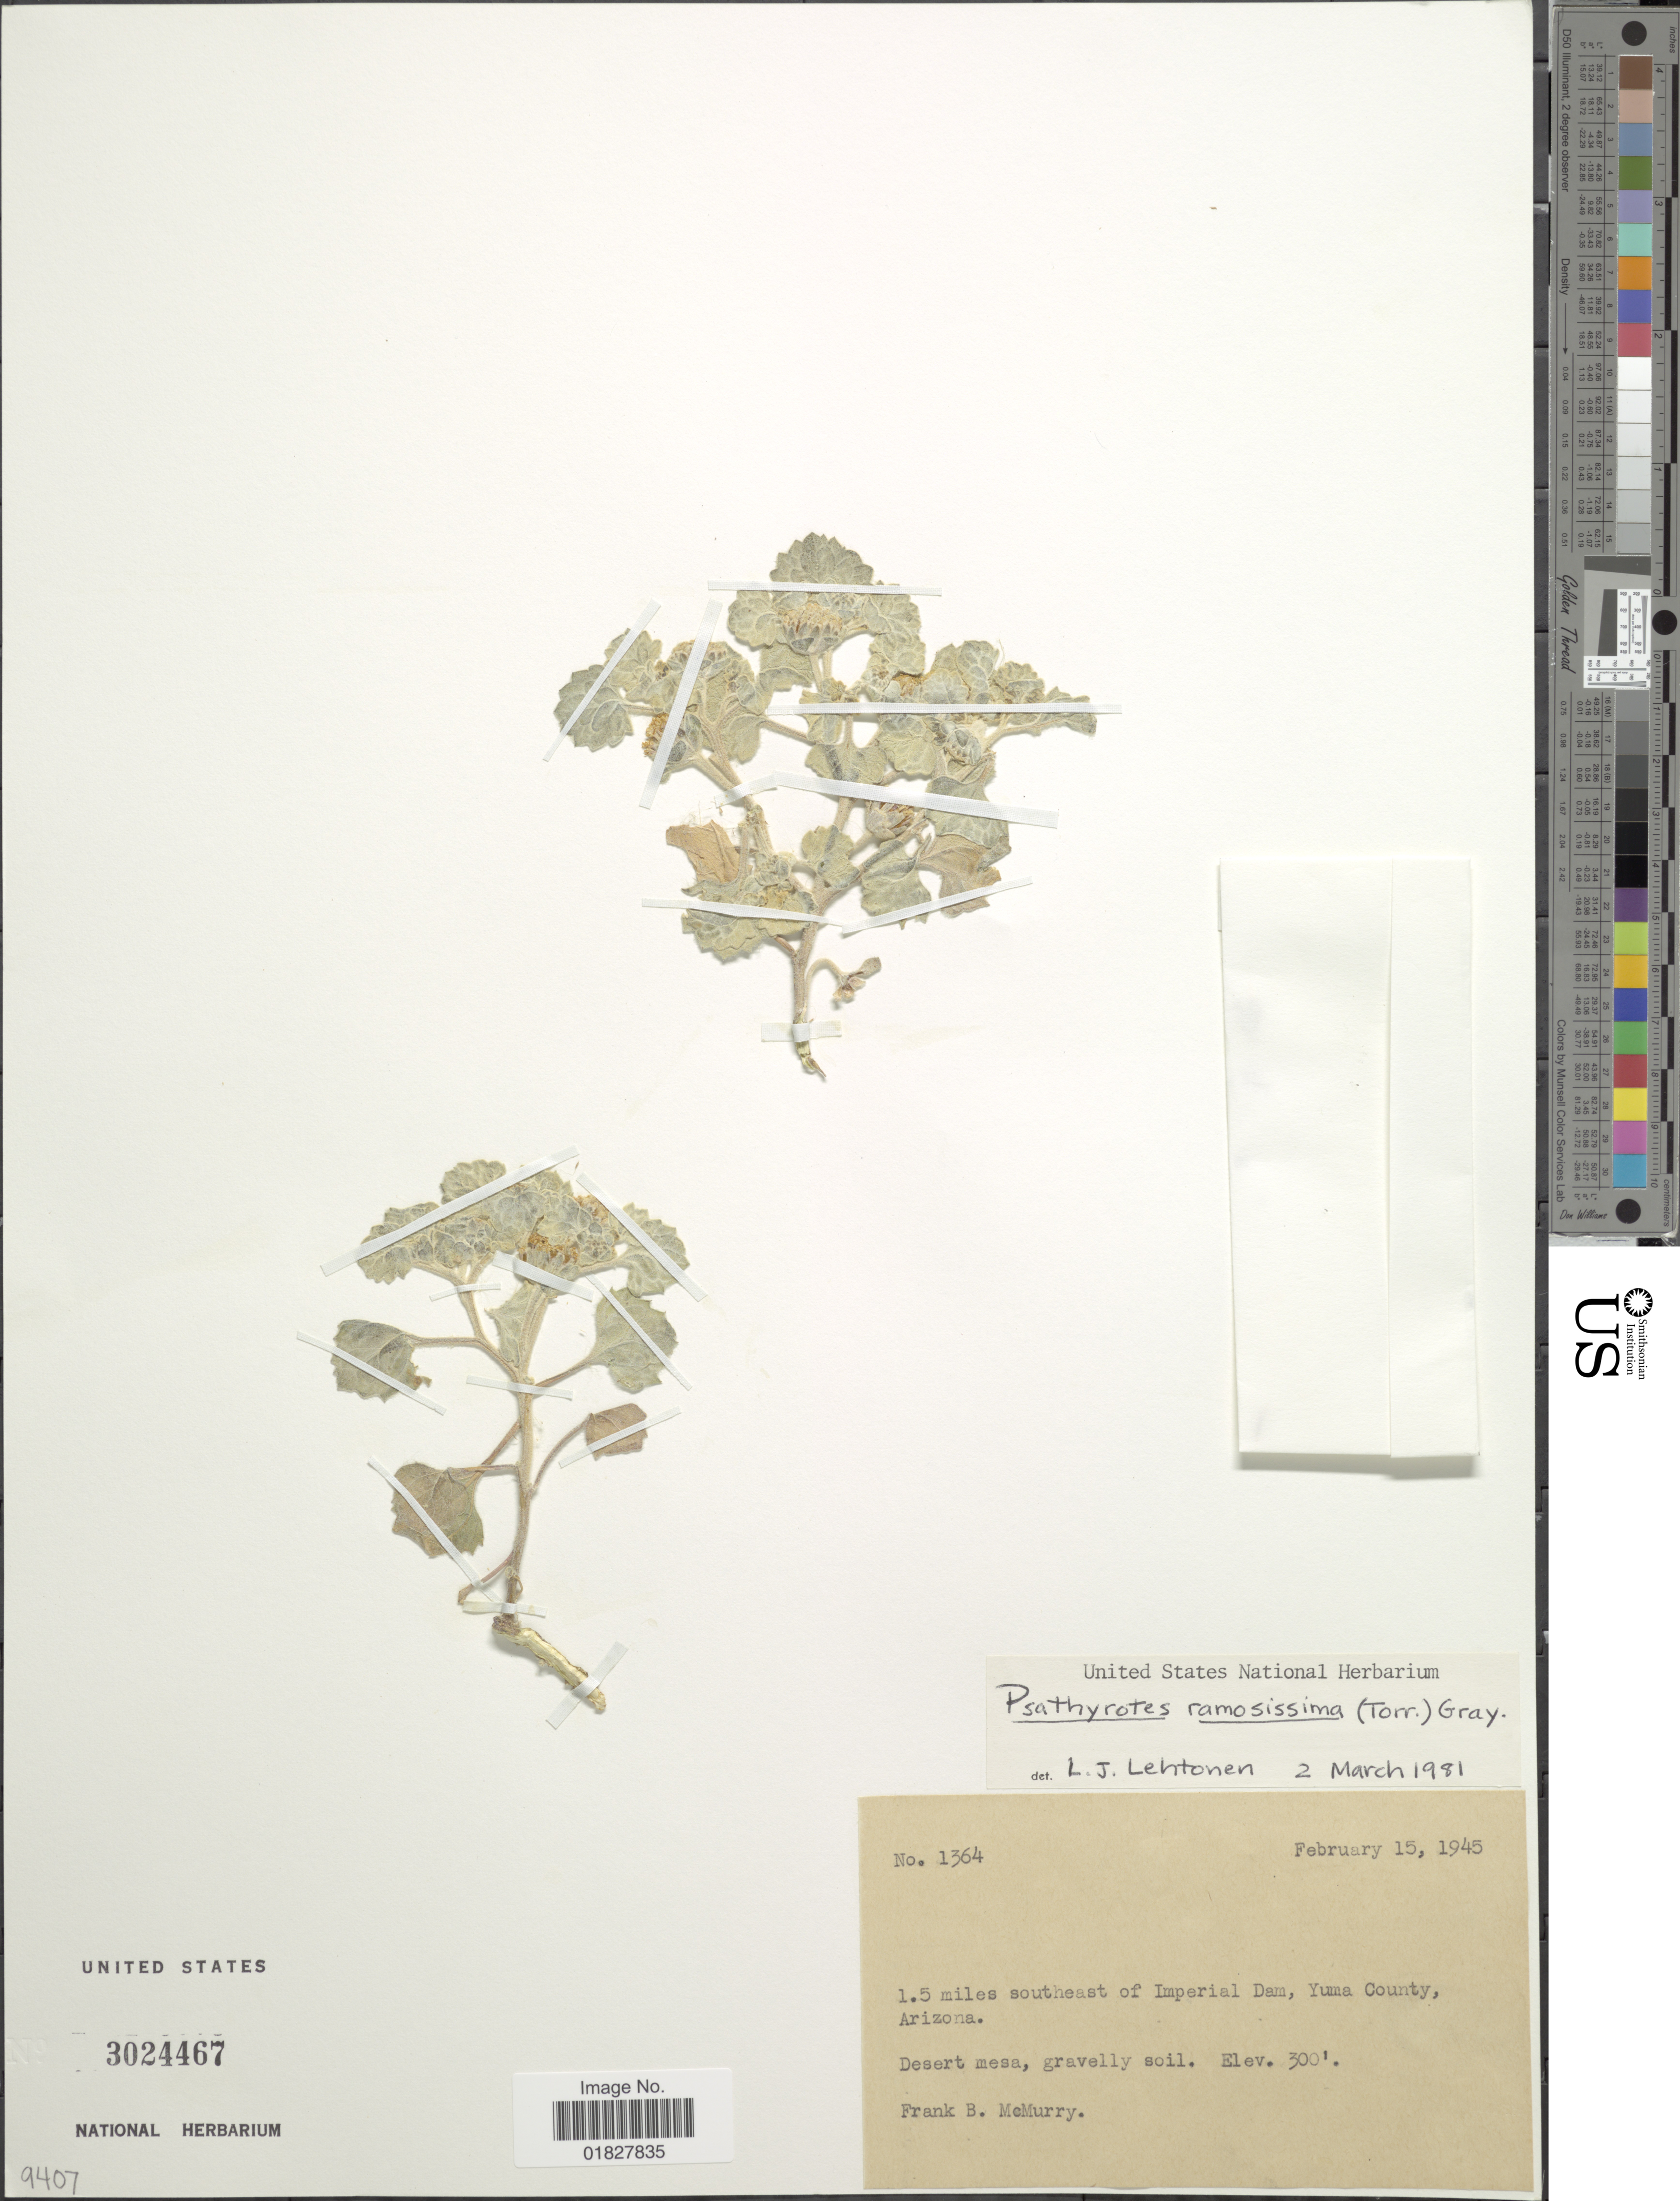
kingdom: Plantae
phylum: Tracheophyta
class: Magnoliopsida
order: Asterales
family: Asteraceae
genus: Psathyrotes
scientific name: Psathyrotes ramosissima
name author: (Torr.) A. Gray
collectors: F. B. McMurry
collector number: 1364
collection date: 1945-02-15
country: United States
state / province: Arizona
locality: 1.5 miles southeast of Imperial Dam, Yuma County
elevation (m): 91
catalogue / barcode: US 3024467